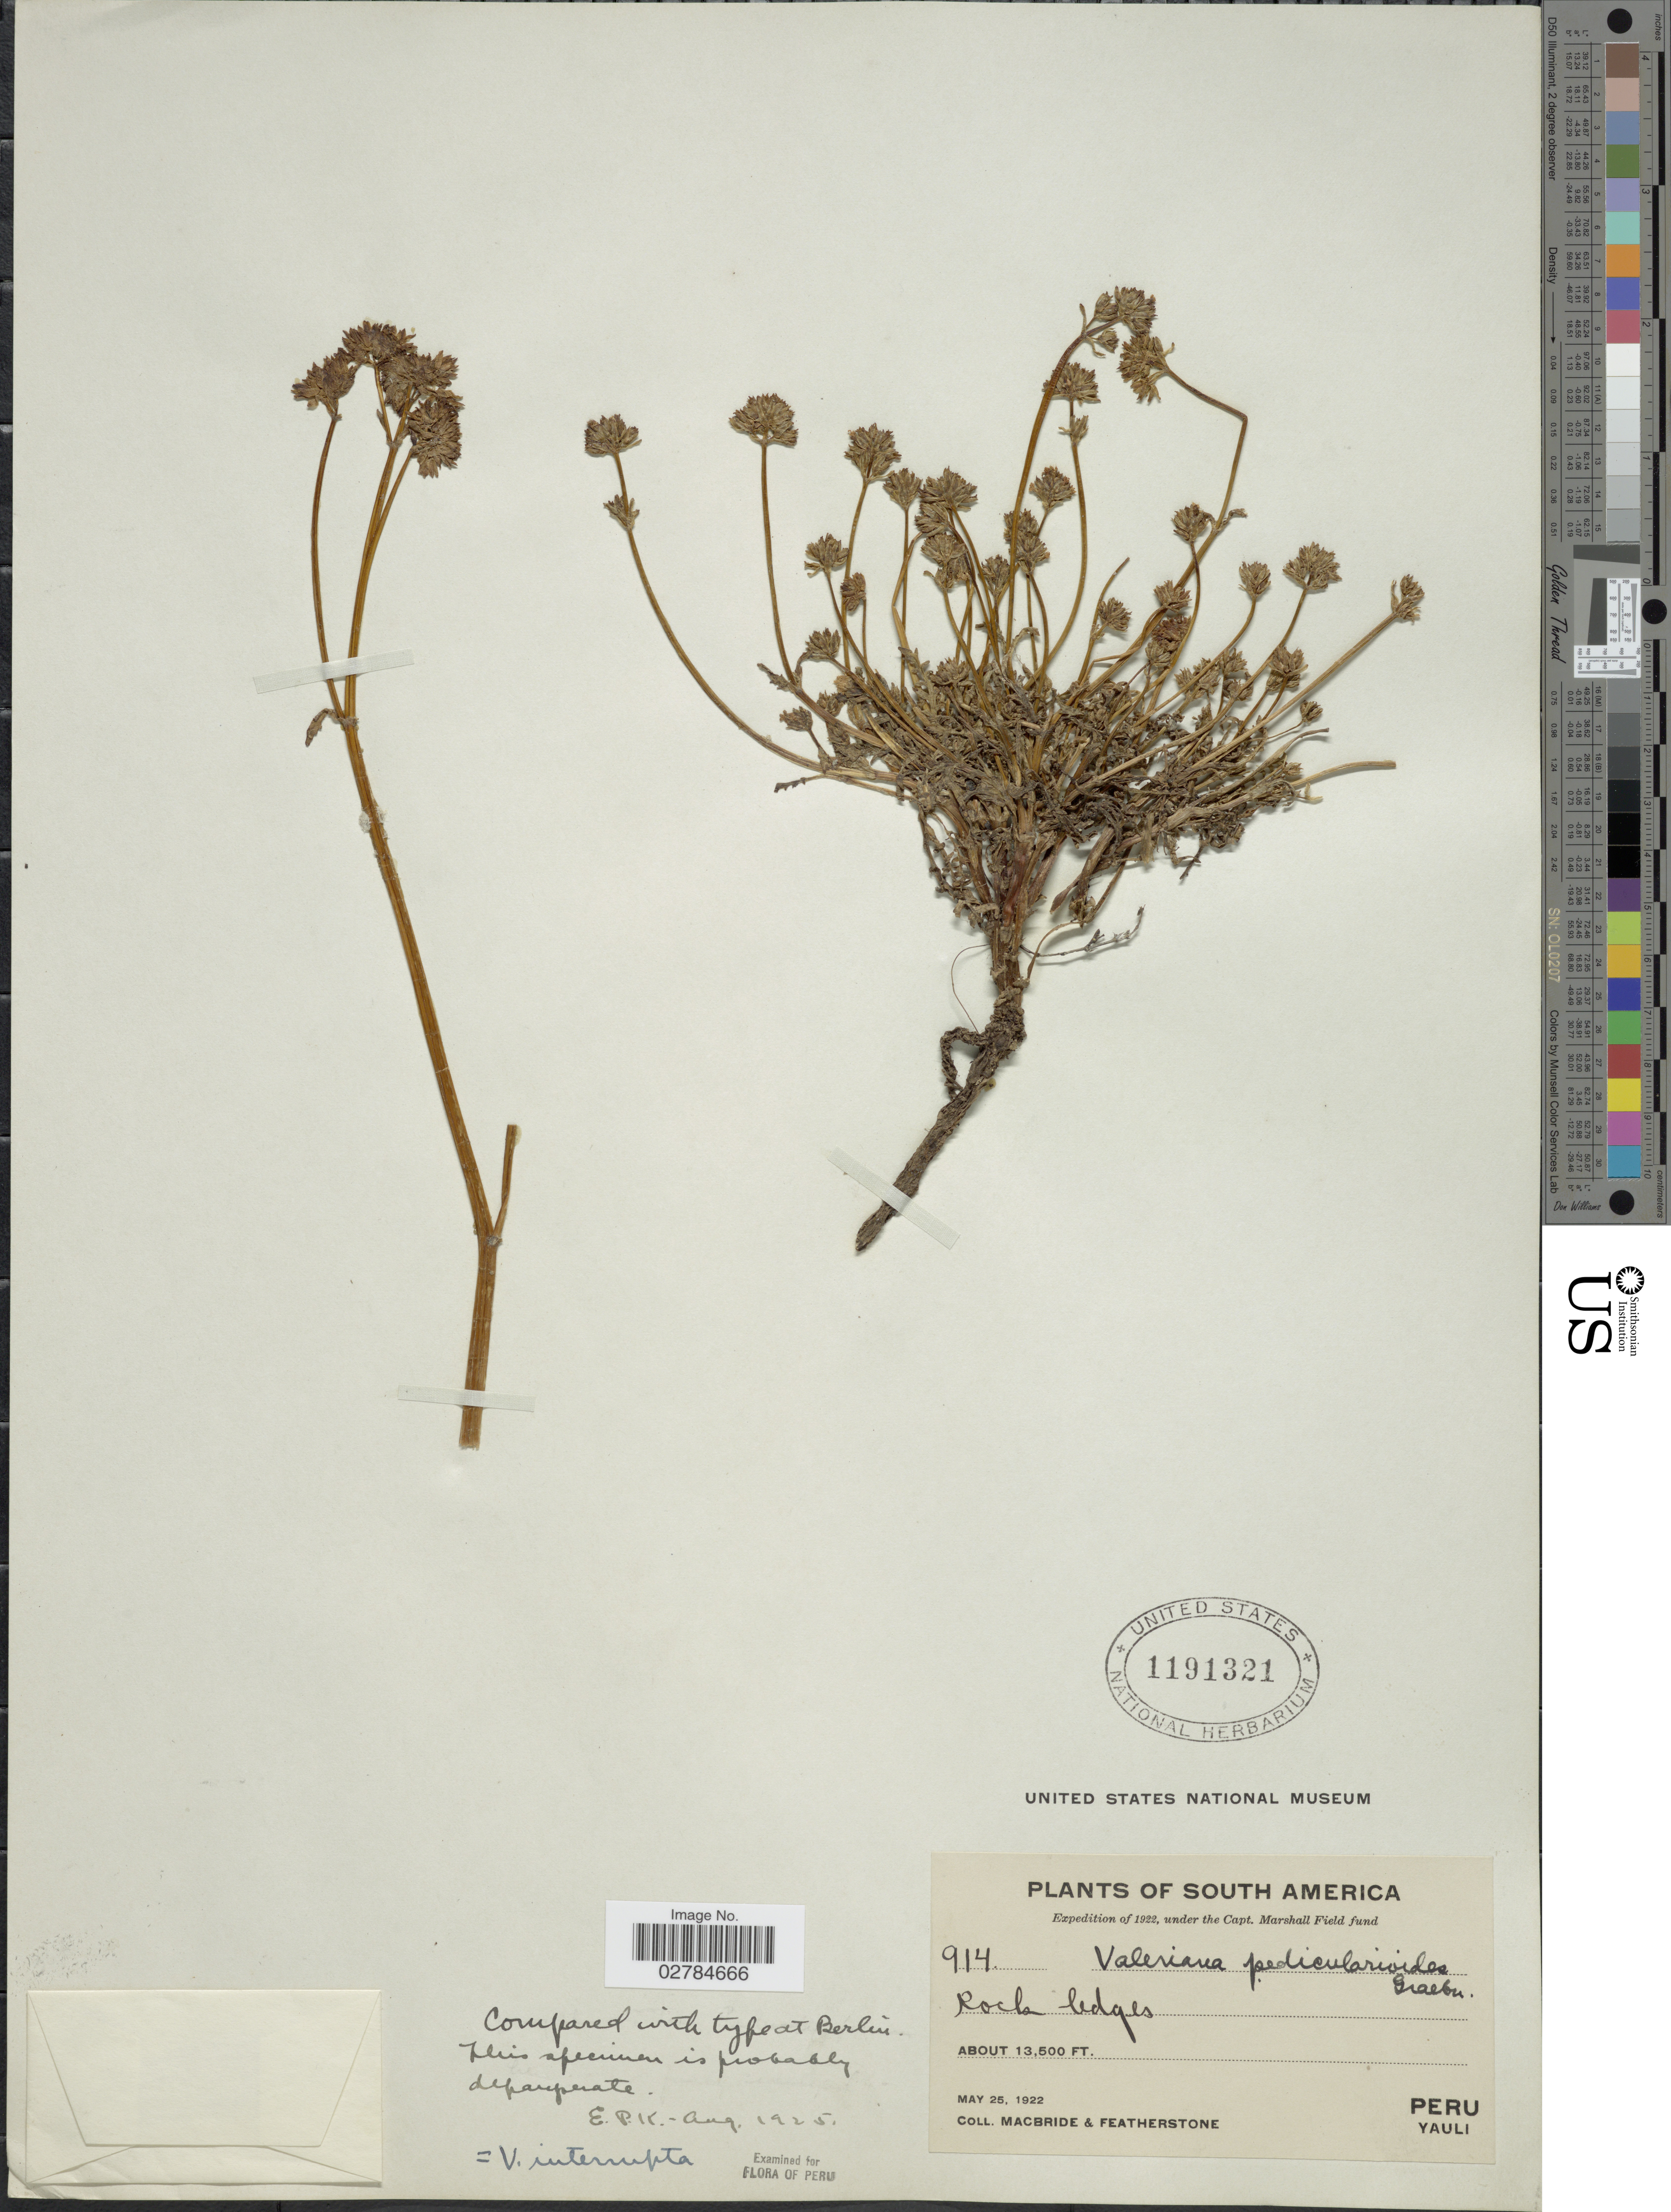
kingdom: Plantae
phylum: Tracheophyta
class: Magnoliopsida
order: Dipsacales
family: Caprifoliaceae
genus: Valeriana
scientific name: Valeriana interrupta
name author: Ruiz & Pav.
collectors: Macbride, -- & -. Featherstone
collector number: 914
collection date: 1922-05-25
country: Peru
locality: Yauli.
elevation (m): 4115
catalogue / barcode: US 1191321